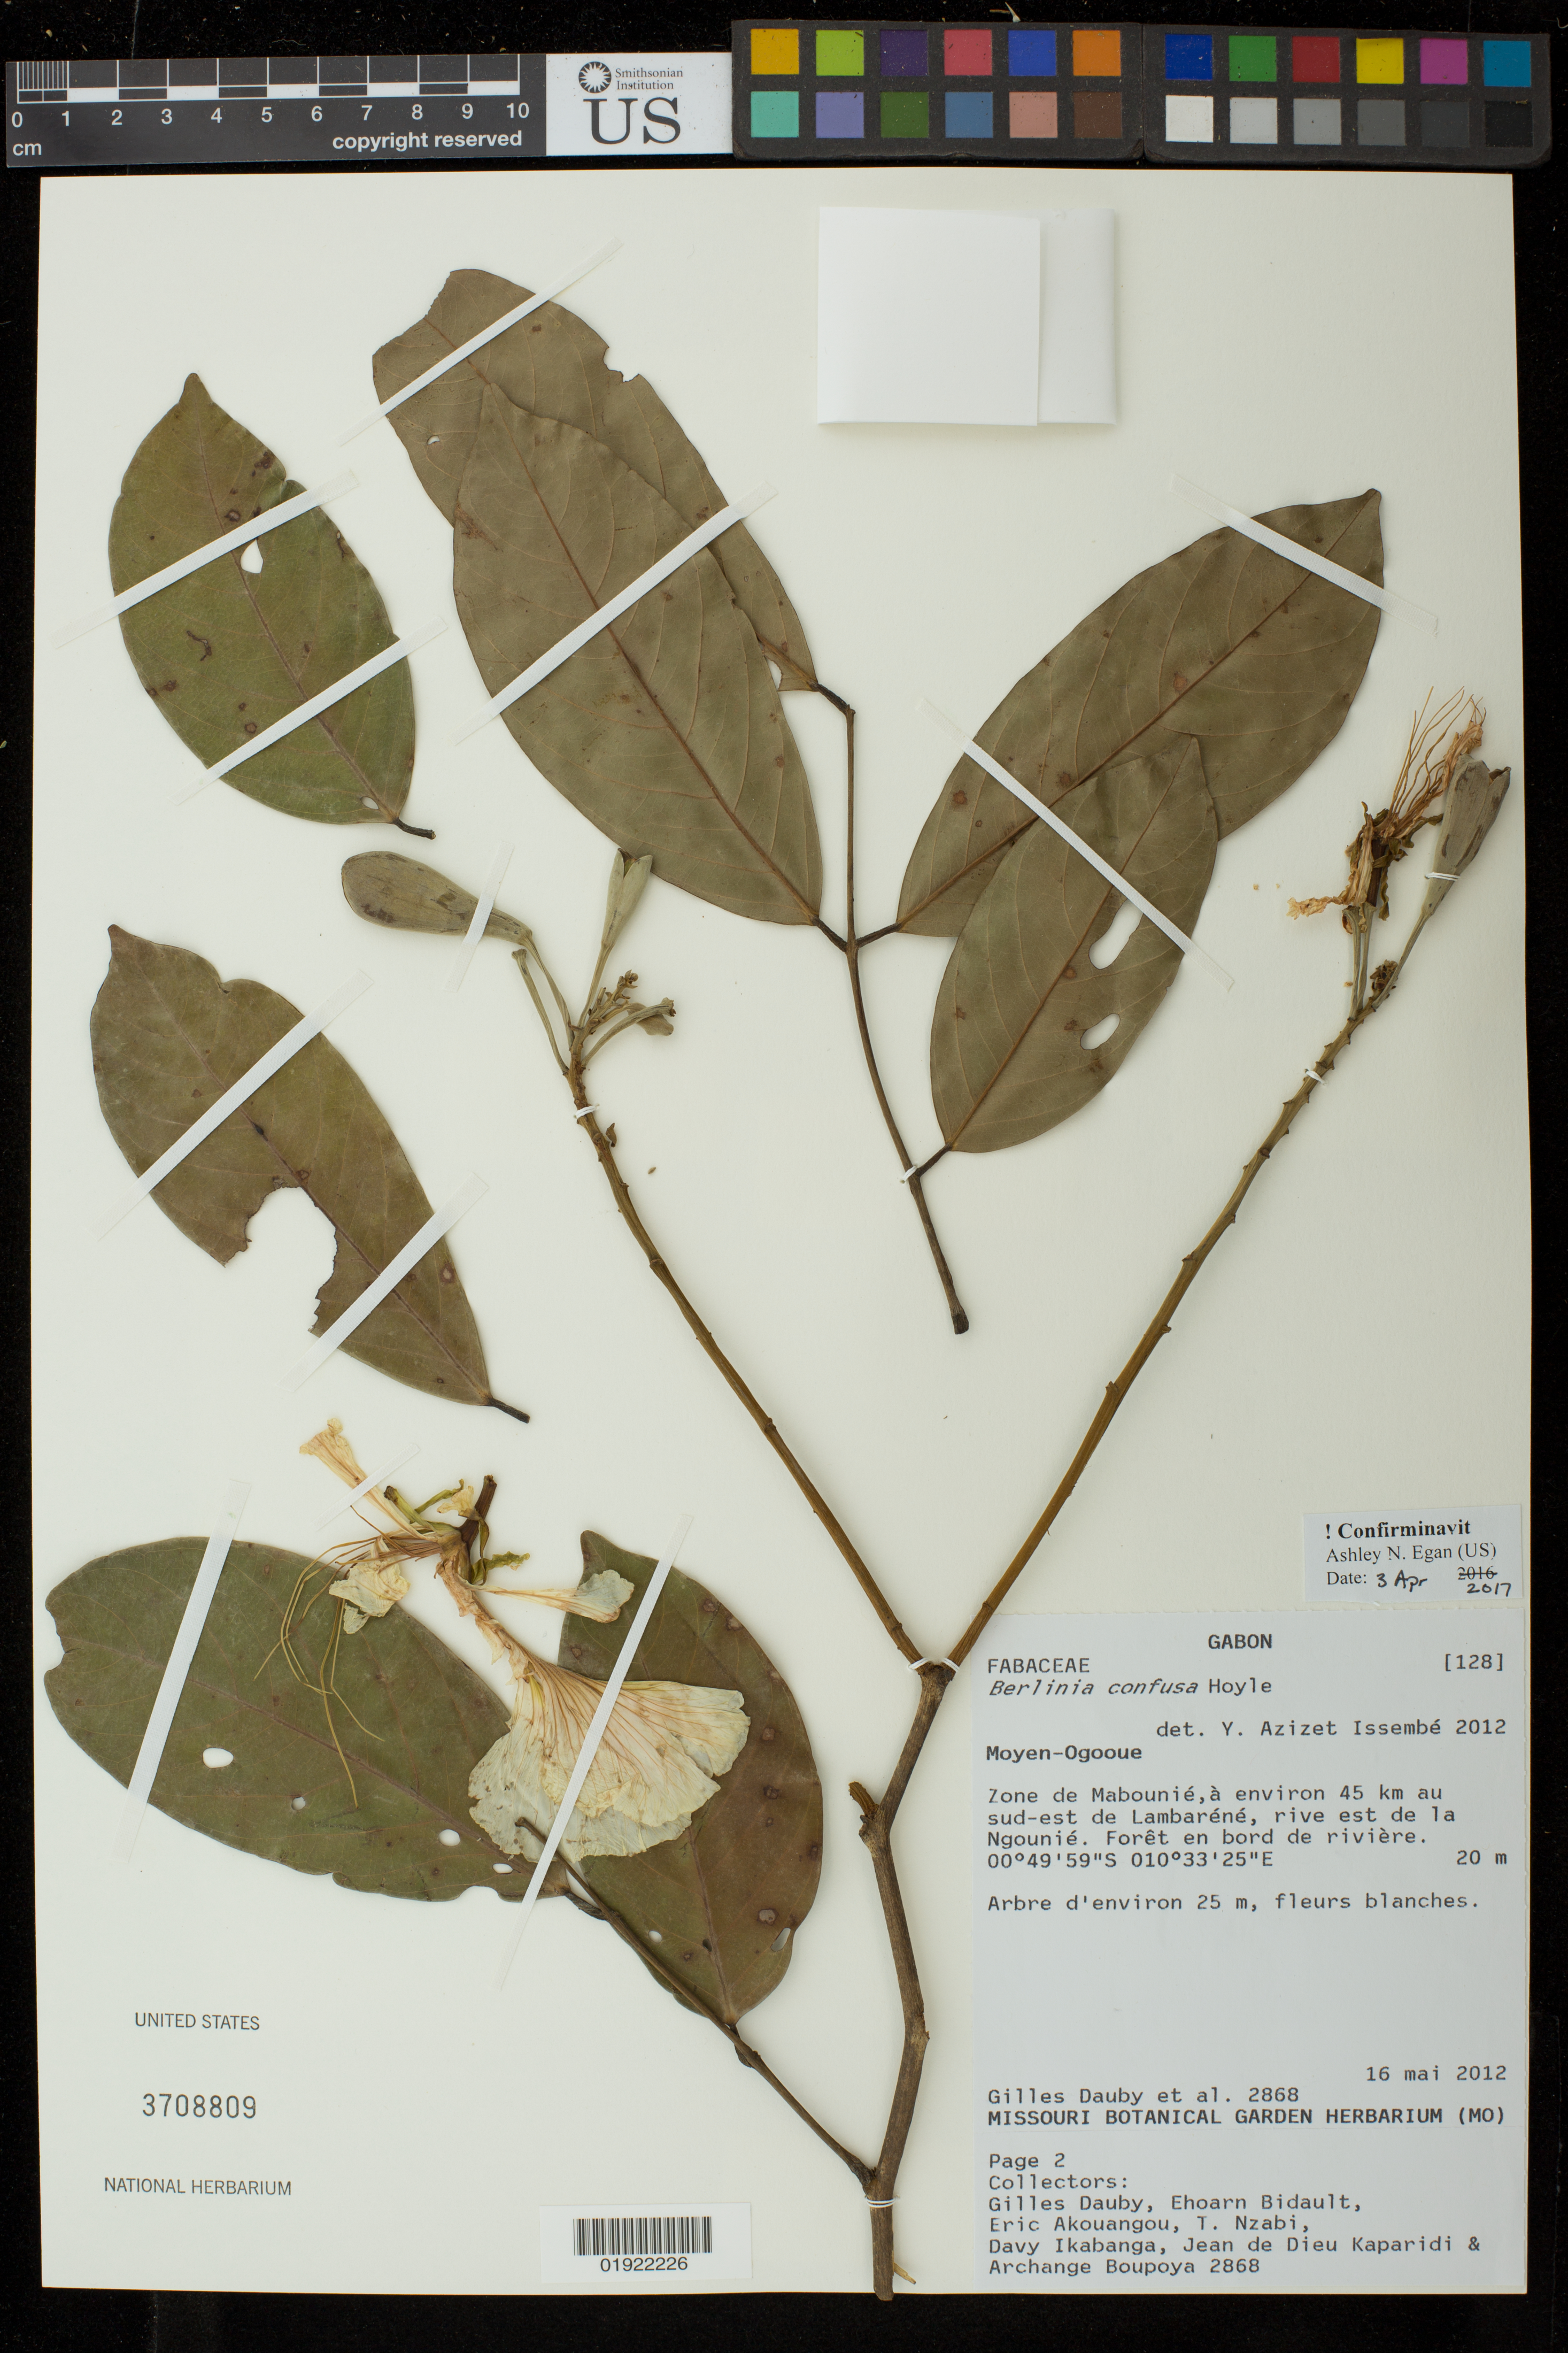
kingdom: Plantae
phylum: Tracheophyta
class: Magnoliopsida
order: Fabales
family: Fabaceae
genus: Berlinia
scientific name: Berlinia confusa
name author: Hoyle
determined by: Egan, Ashley N., (US), Smithsonian Institution - National Museum of Natural History (UNITED STATES)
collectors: G. Dauby, E. Bidault, E. Akouangou, T. Nzabi, D. Ikabanga, J. de Dieu Kaparidi & A. Boupoya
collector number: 2868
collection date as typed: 16 mai 2012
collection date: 2012-05-16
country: Gabon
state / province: Moyen-Ogooué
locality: Zone de Mabounie, a environ 45 km au sud-est de Lambarene, rive est de la Ngounie. Foret en bord de riviere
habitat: foret en bord de riviere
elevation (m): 20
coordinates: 0 49 59 S, 10 33 25 E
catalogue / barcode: US 3708809